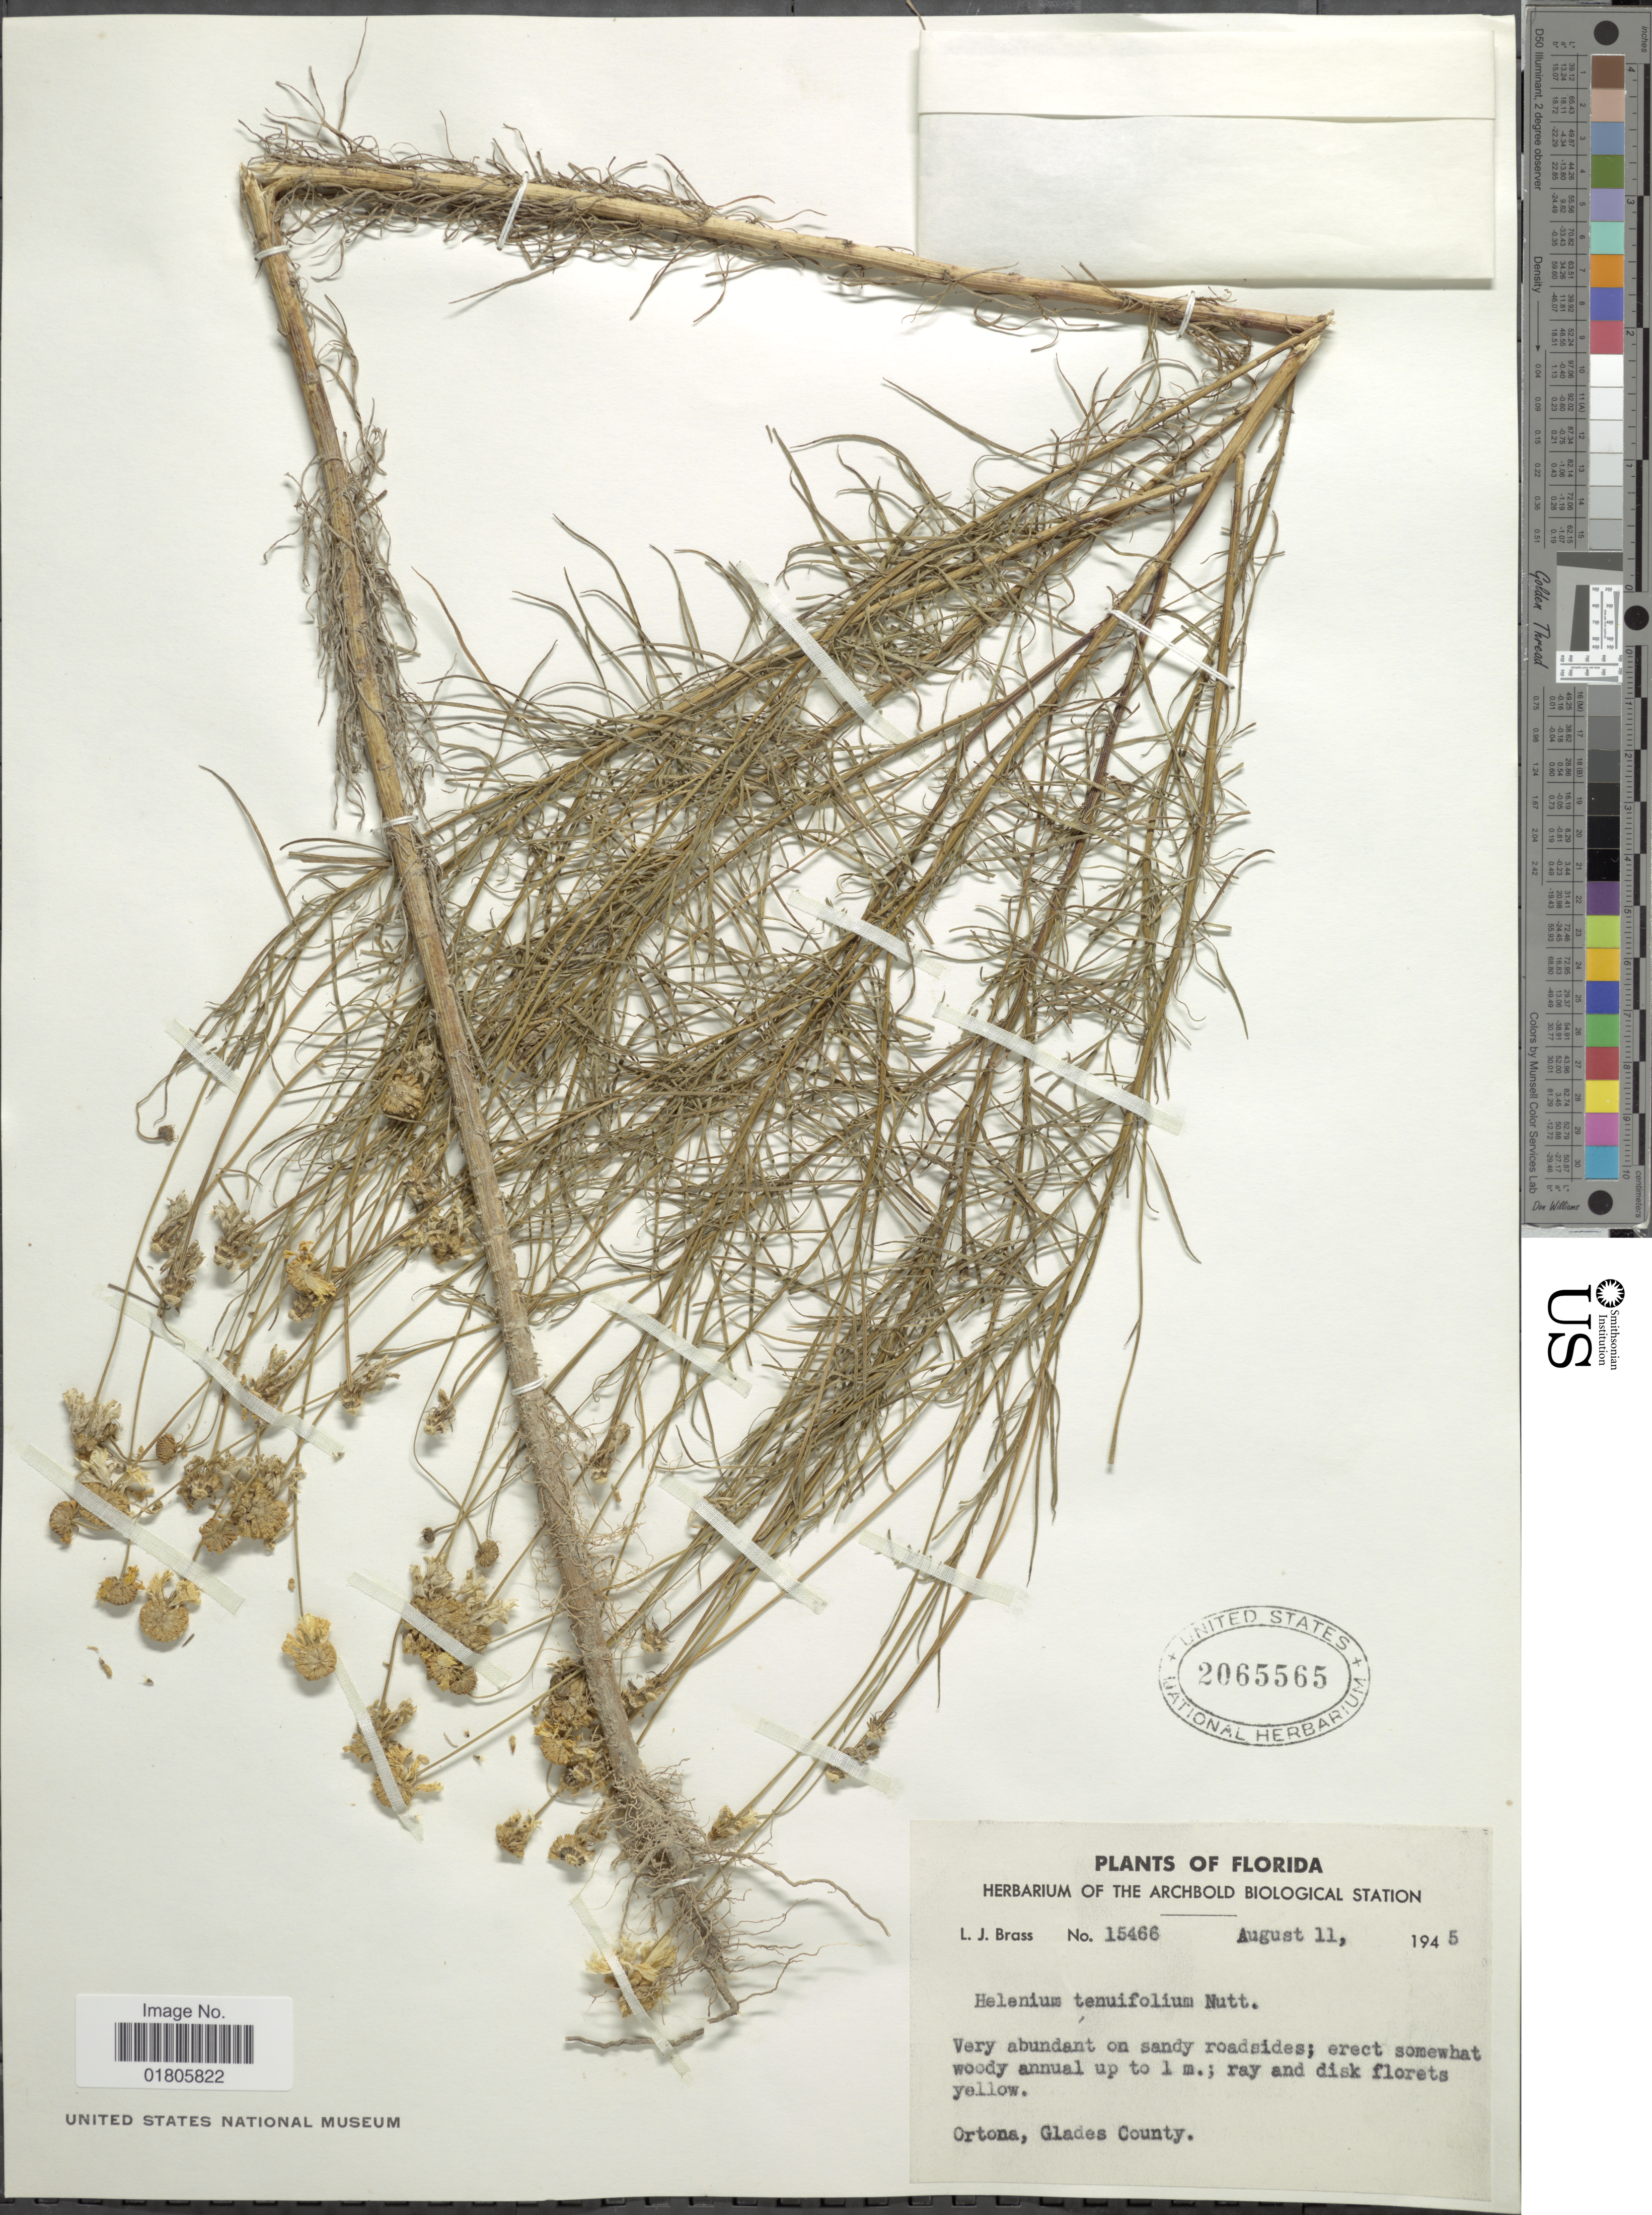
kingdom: Plantae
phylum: Tracheophyta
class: Magnoliopsida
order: Asterales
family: Asteraceae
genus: Helenium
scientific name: Helenium amarum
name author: (Raf.) H. Rock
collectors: L. J. Brass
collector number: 15466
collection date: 1945-08-11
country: United States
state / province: Florida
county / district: Glades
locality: Ortona, Glades County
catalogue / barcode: US 2065565